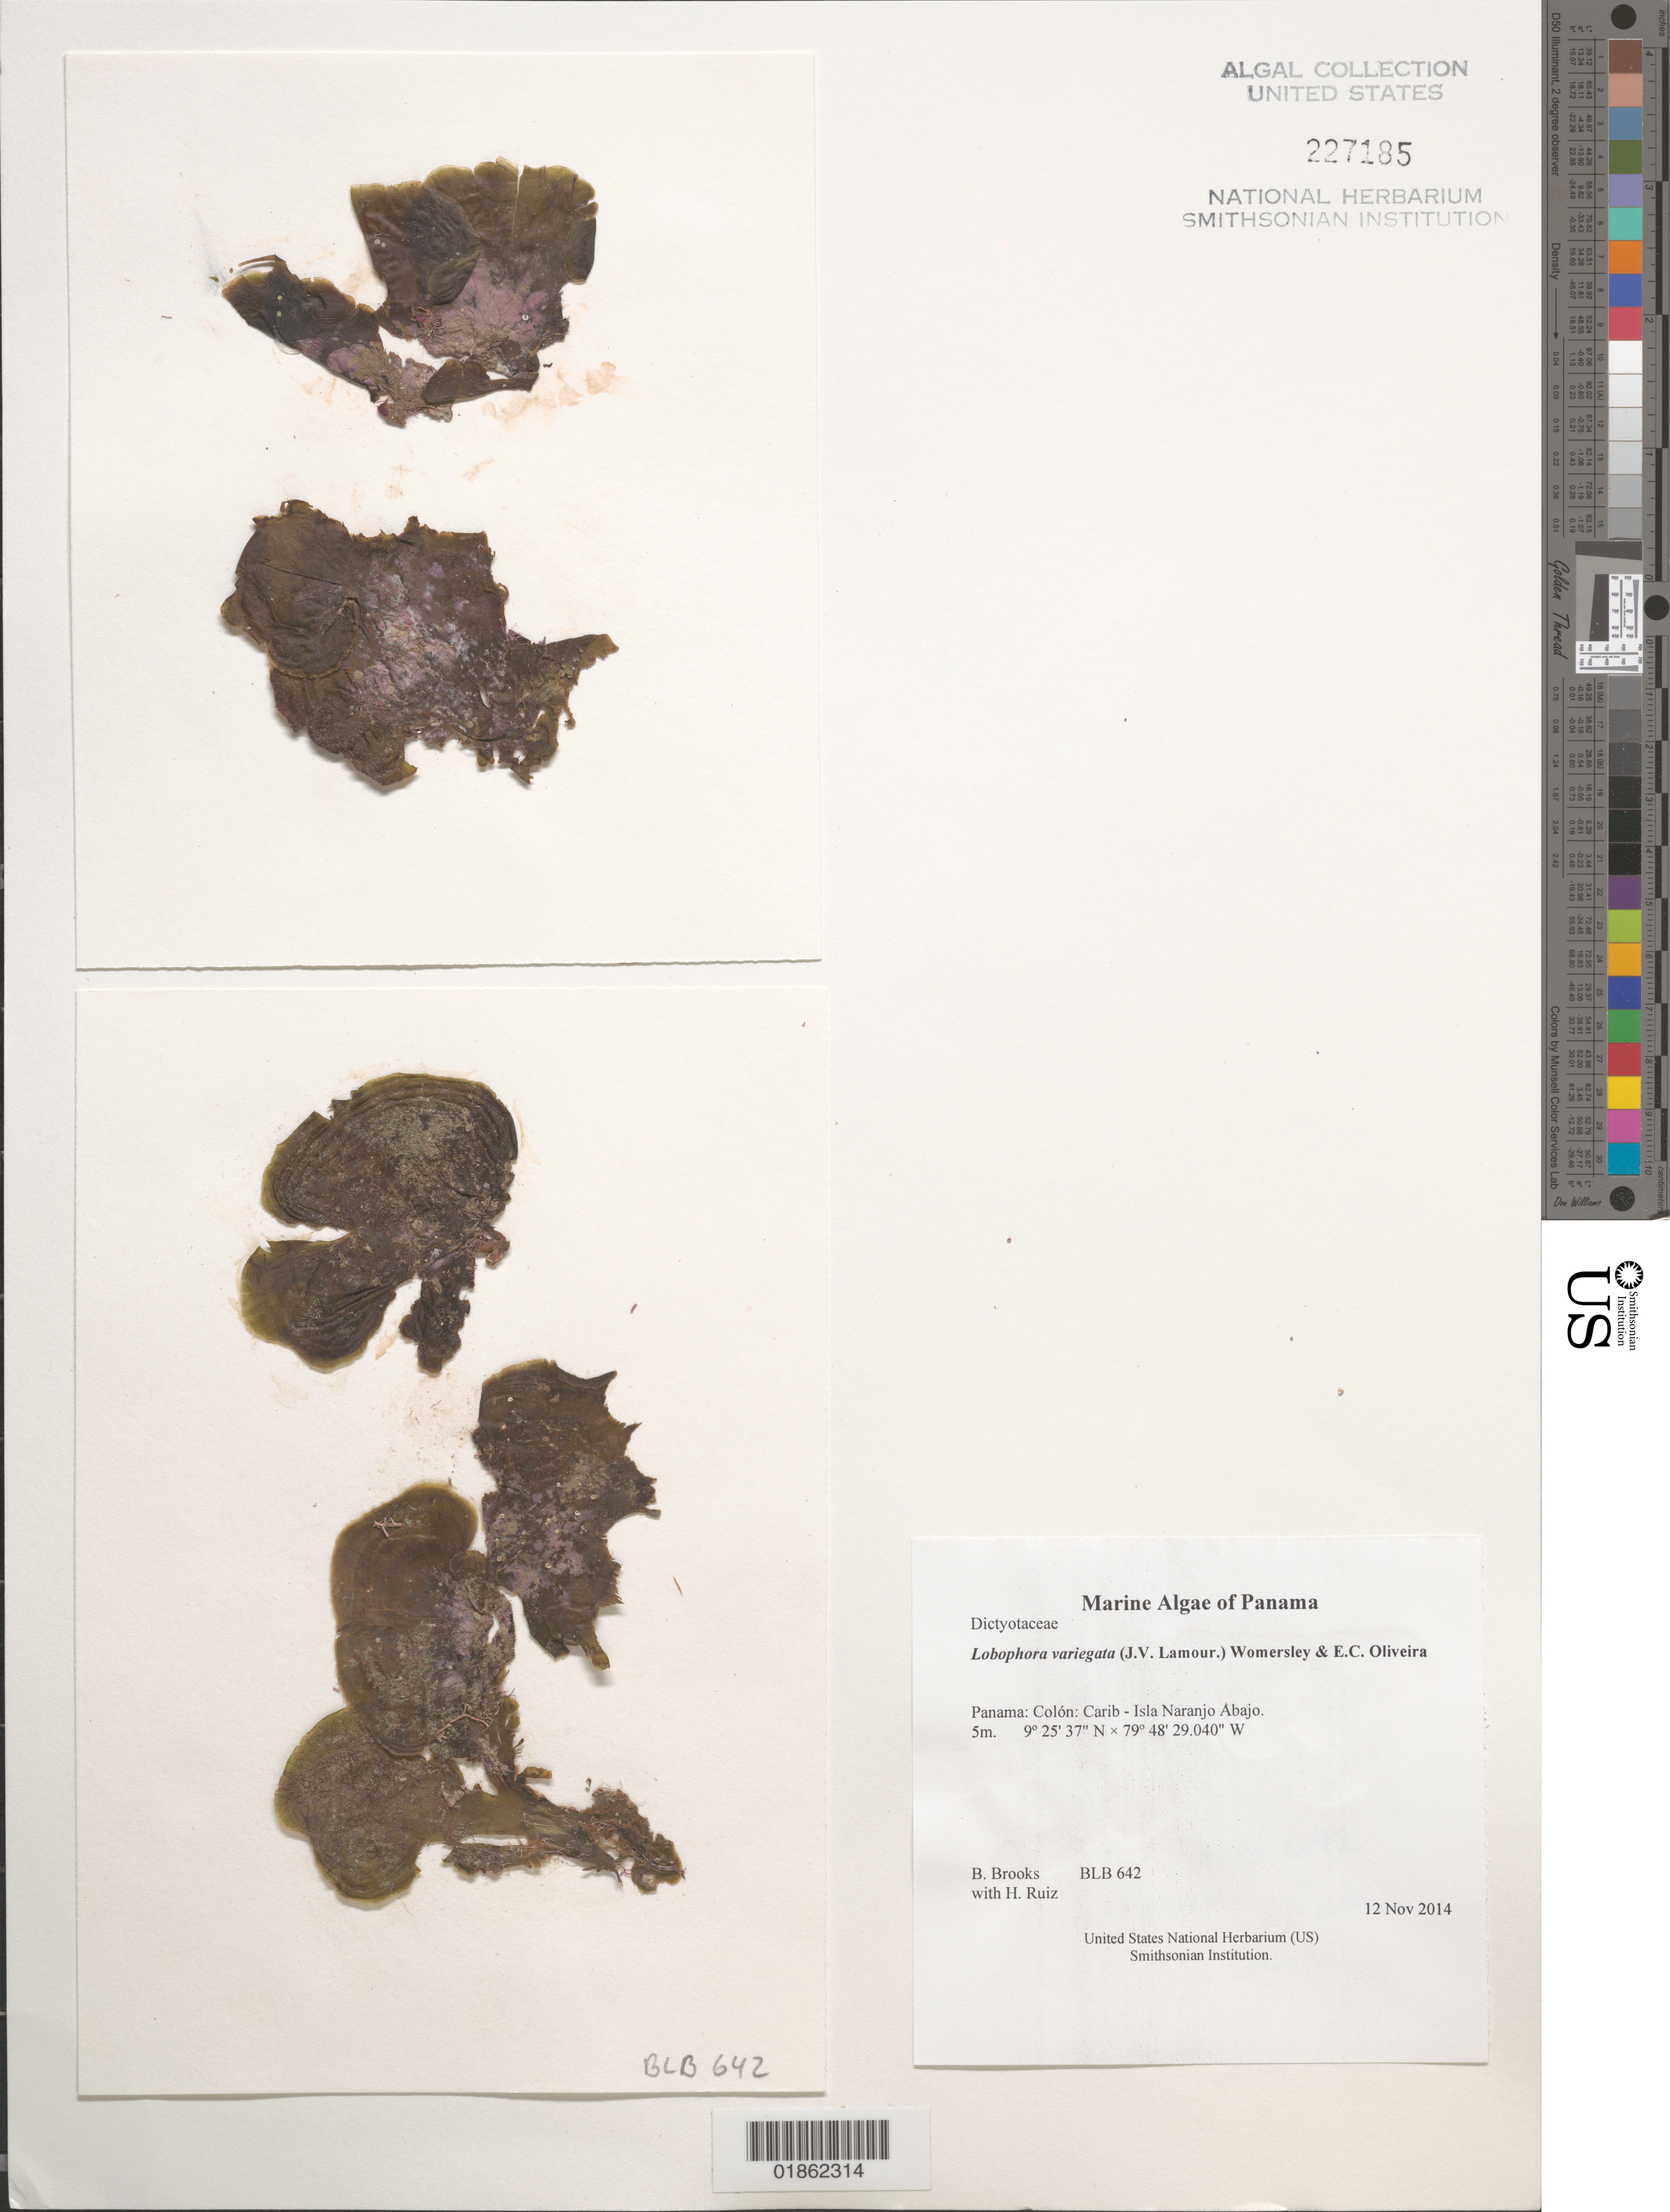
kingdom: Chromista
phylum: Ochrophyta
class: Phaeophyceae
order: Dictyotales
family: Dictyotaceae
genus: Lobophora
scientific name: Lobophora variegata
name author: (J.V.Lamouroux) Womersley & E.C. Oliveira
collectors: B. Brooks & H. Ruiz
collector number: BLB 642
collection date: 2014-11-12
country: Panama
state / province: Colón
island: Naranjo Abajo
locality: Carib - Isla Naranjo Abajo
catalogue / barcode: US 227185